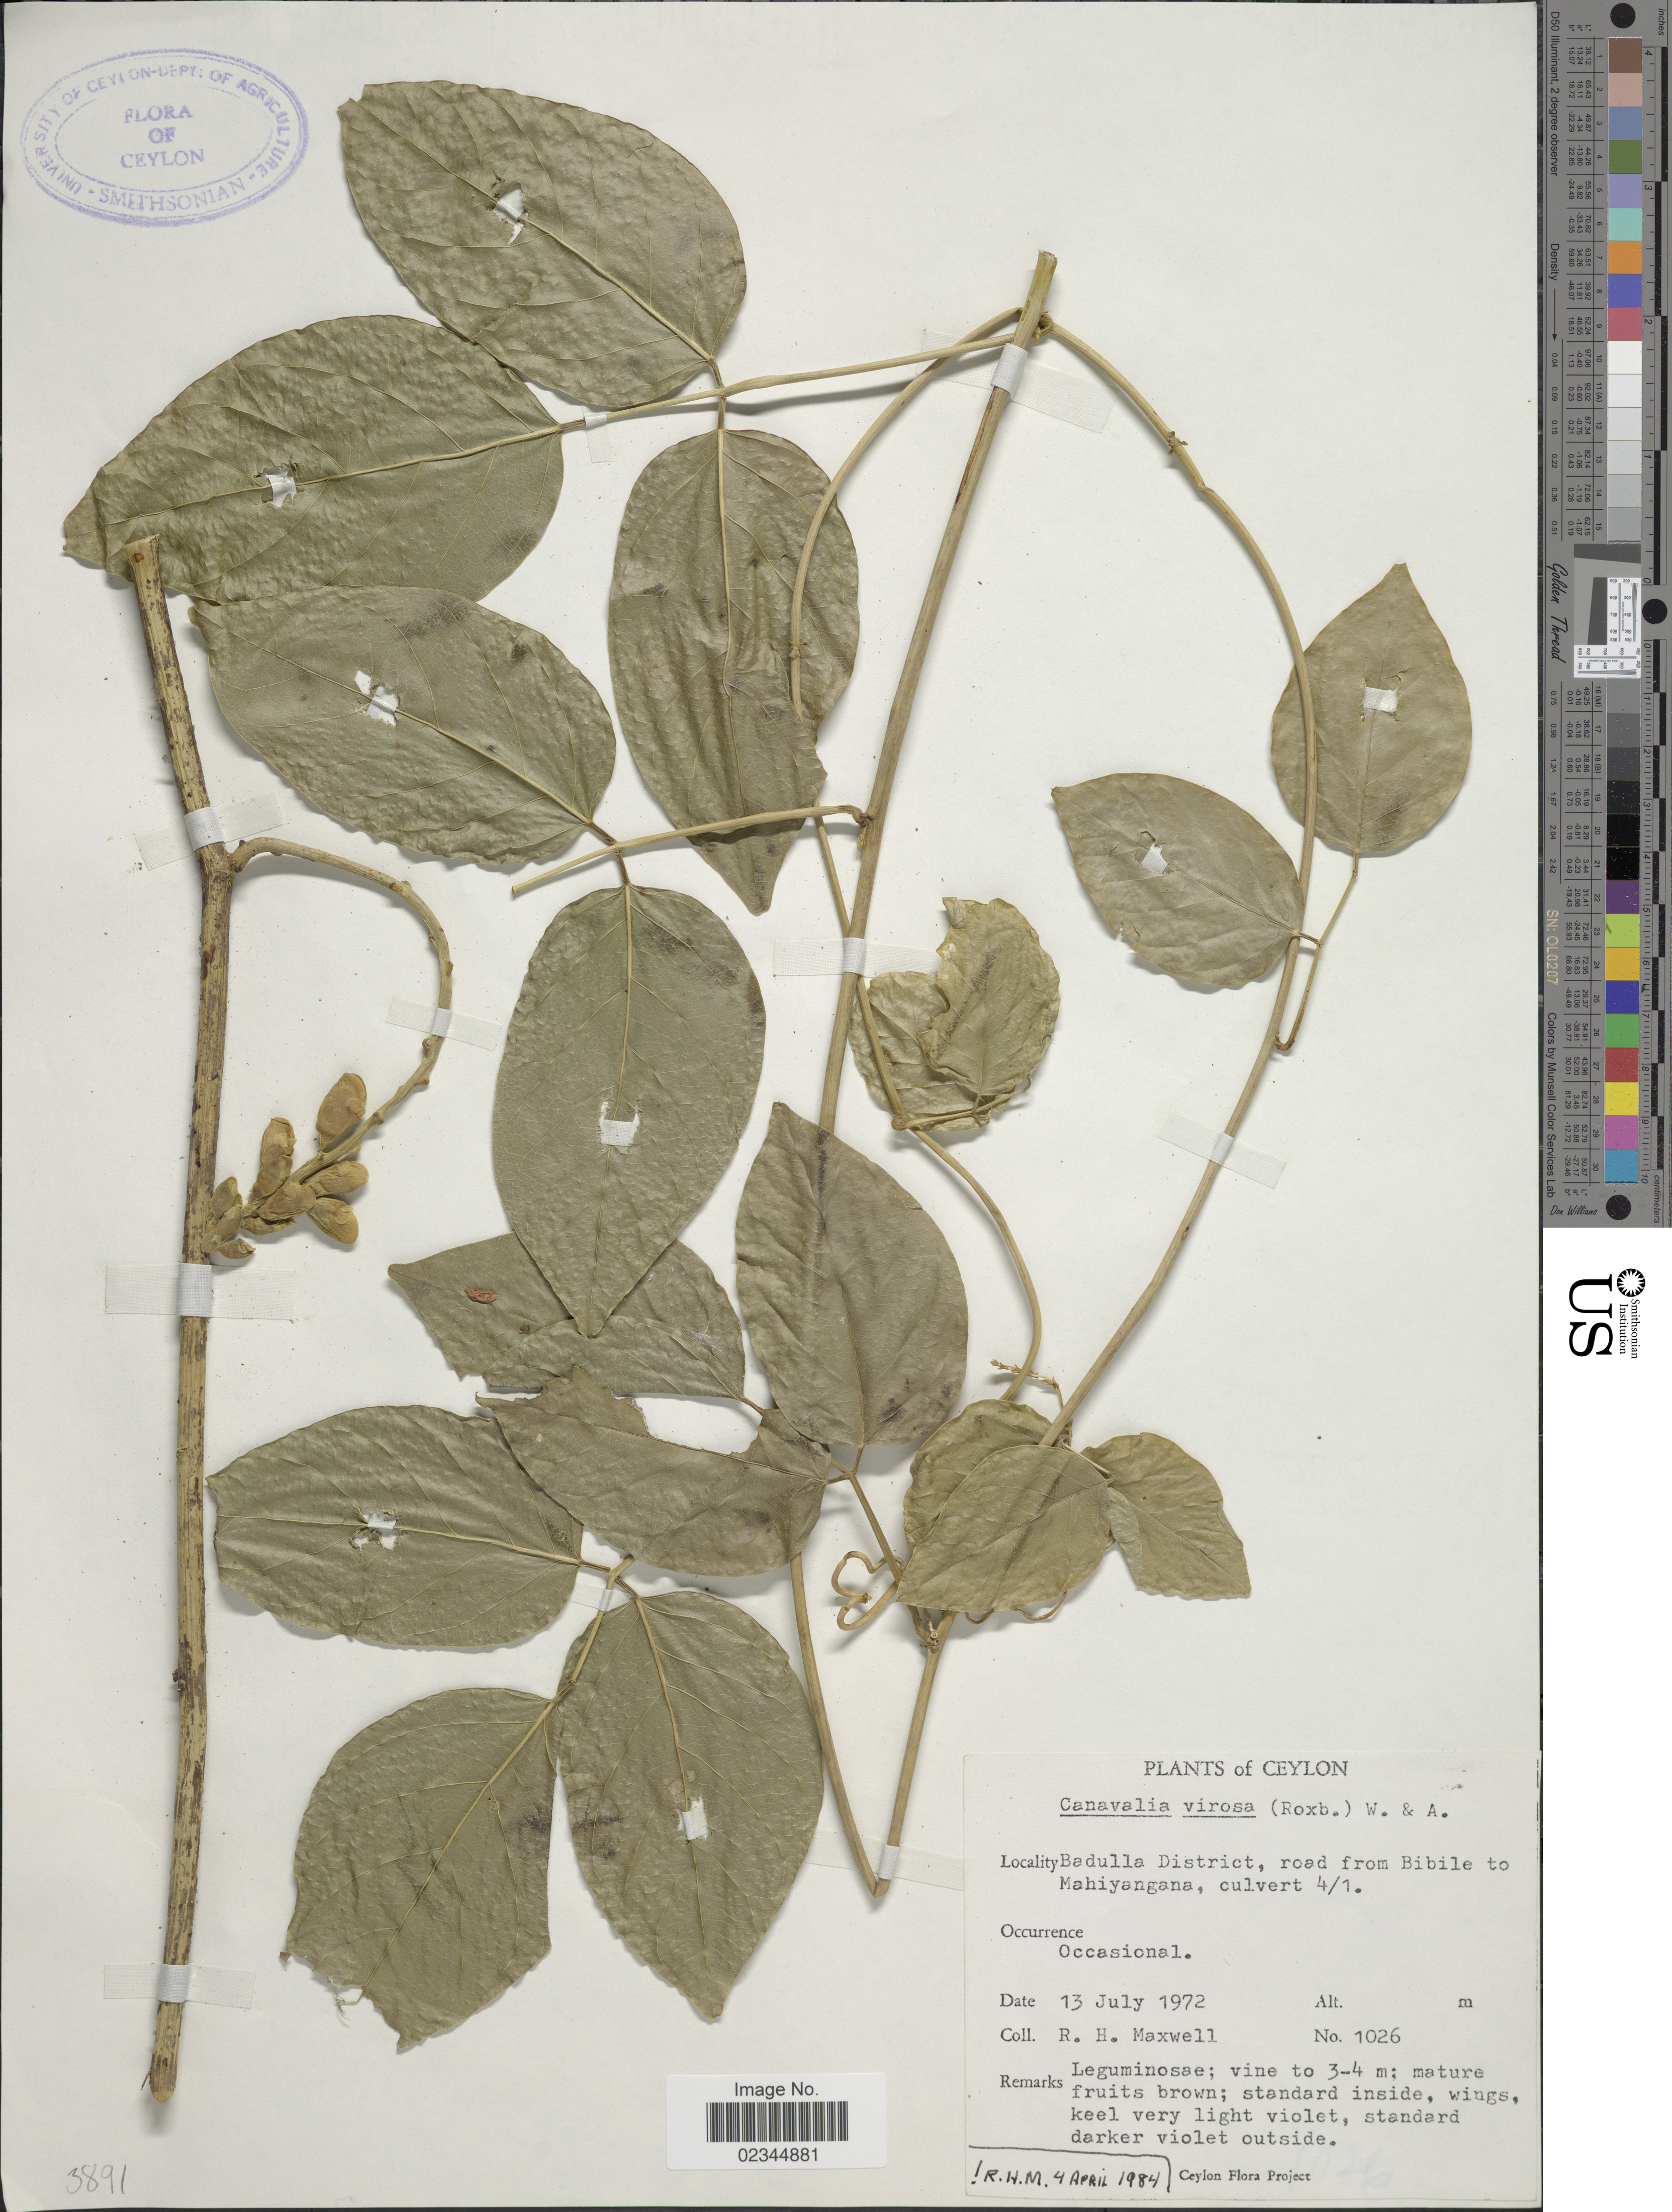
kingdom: Plantae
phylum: Tracheophyta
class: Magnoliopsida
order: Fabales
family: Fabaceae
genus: Canavalia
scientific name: Canavalia virosa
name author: (Roxb.) Wight & Arn.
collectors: R. Maxwell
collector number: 1026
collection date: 1972-07-13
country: Sri Lanka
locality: Ceylon, Badula District, road from Bibile to Mahiyangana